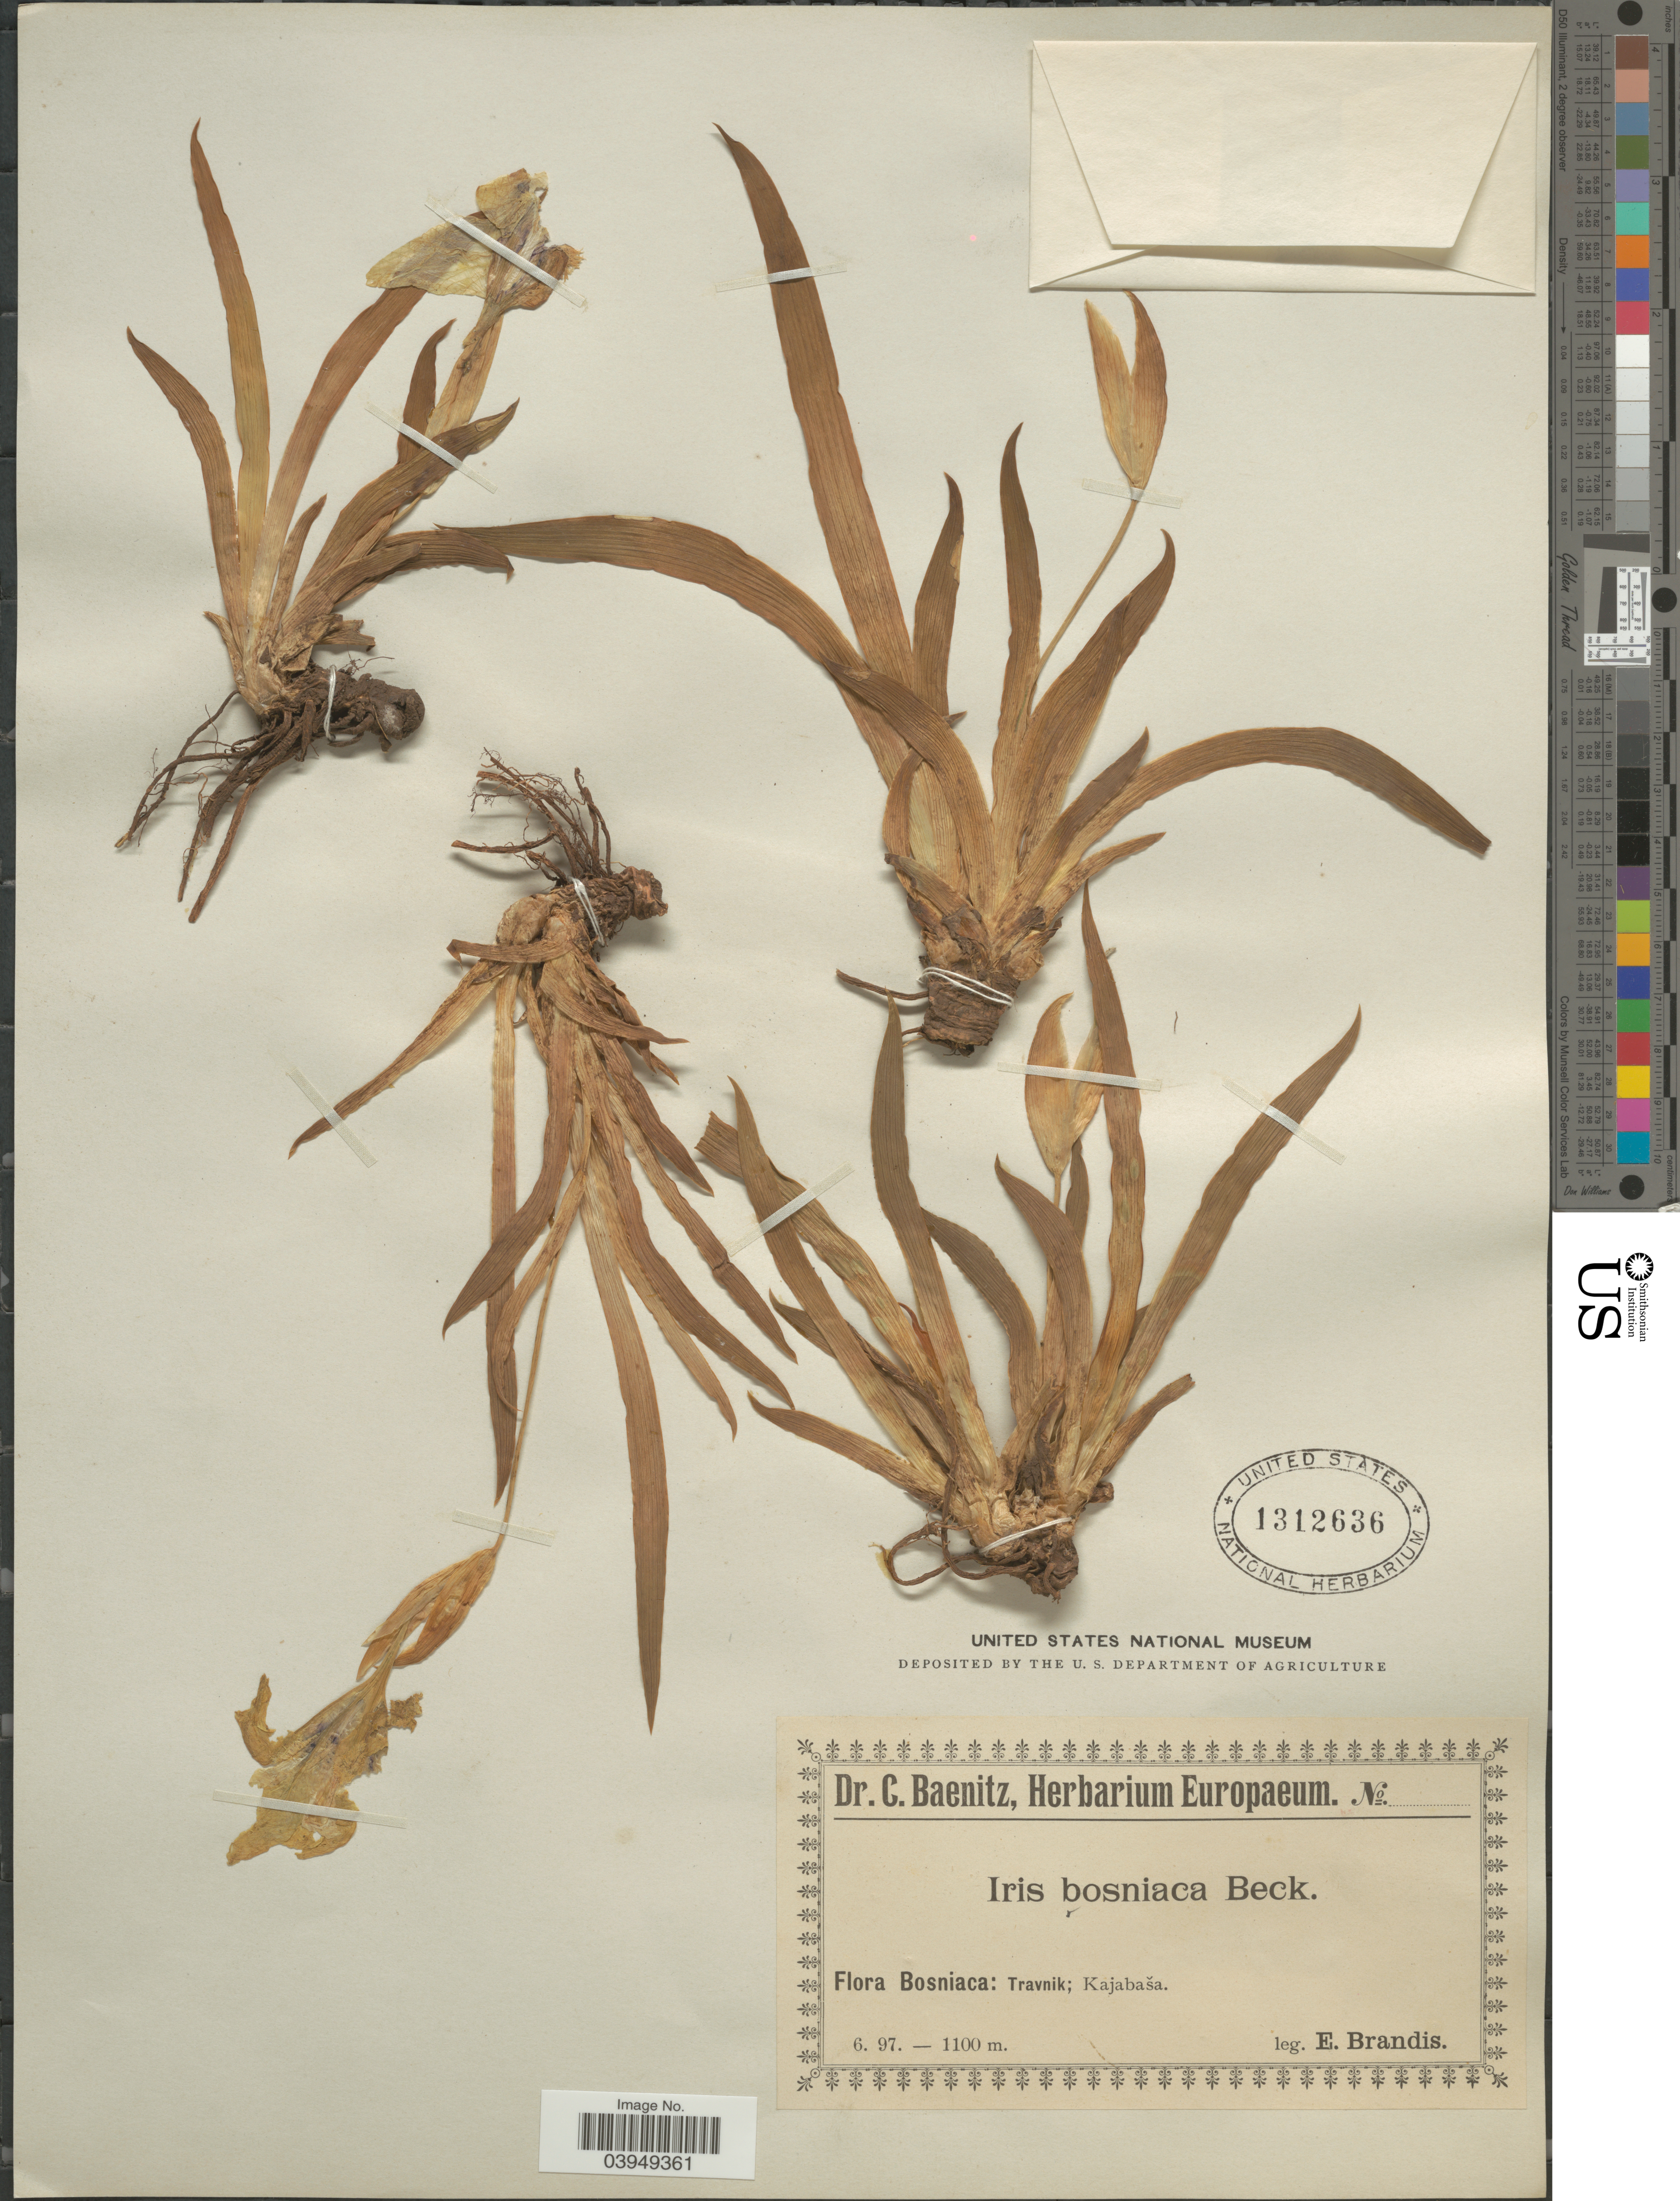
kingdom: Plantae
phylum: Tracheophyta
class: Liliopsida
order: Asparagales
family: Iridaceae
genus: Iris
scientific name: Iris bosniaca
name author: Dörfl.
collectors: E. Brandis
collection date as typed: Transcribed d/m/y: /6/97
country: Bosnia and Herzegovina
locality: Bosniaca: Travnik; Kajabaša.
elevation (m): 1100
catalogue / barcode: US 1312636